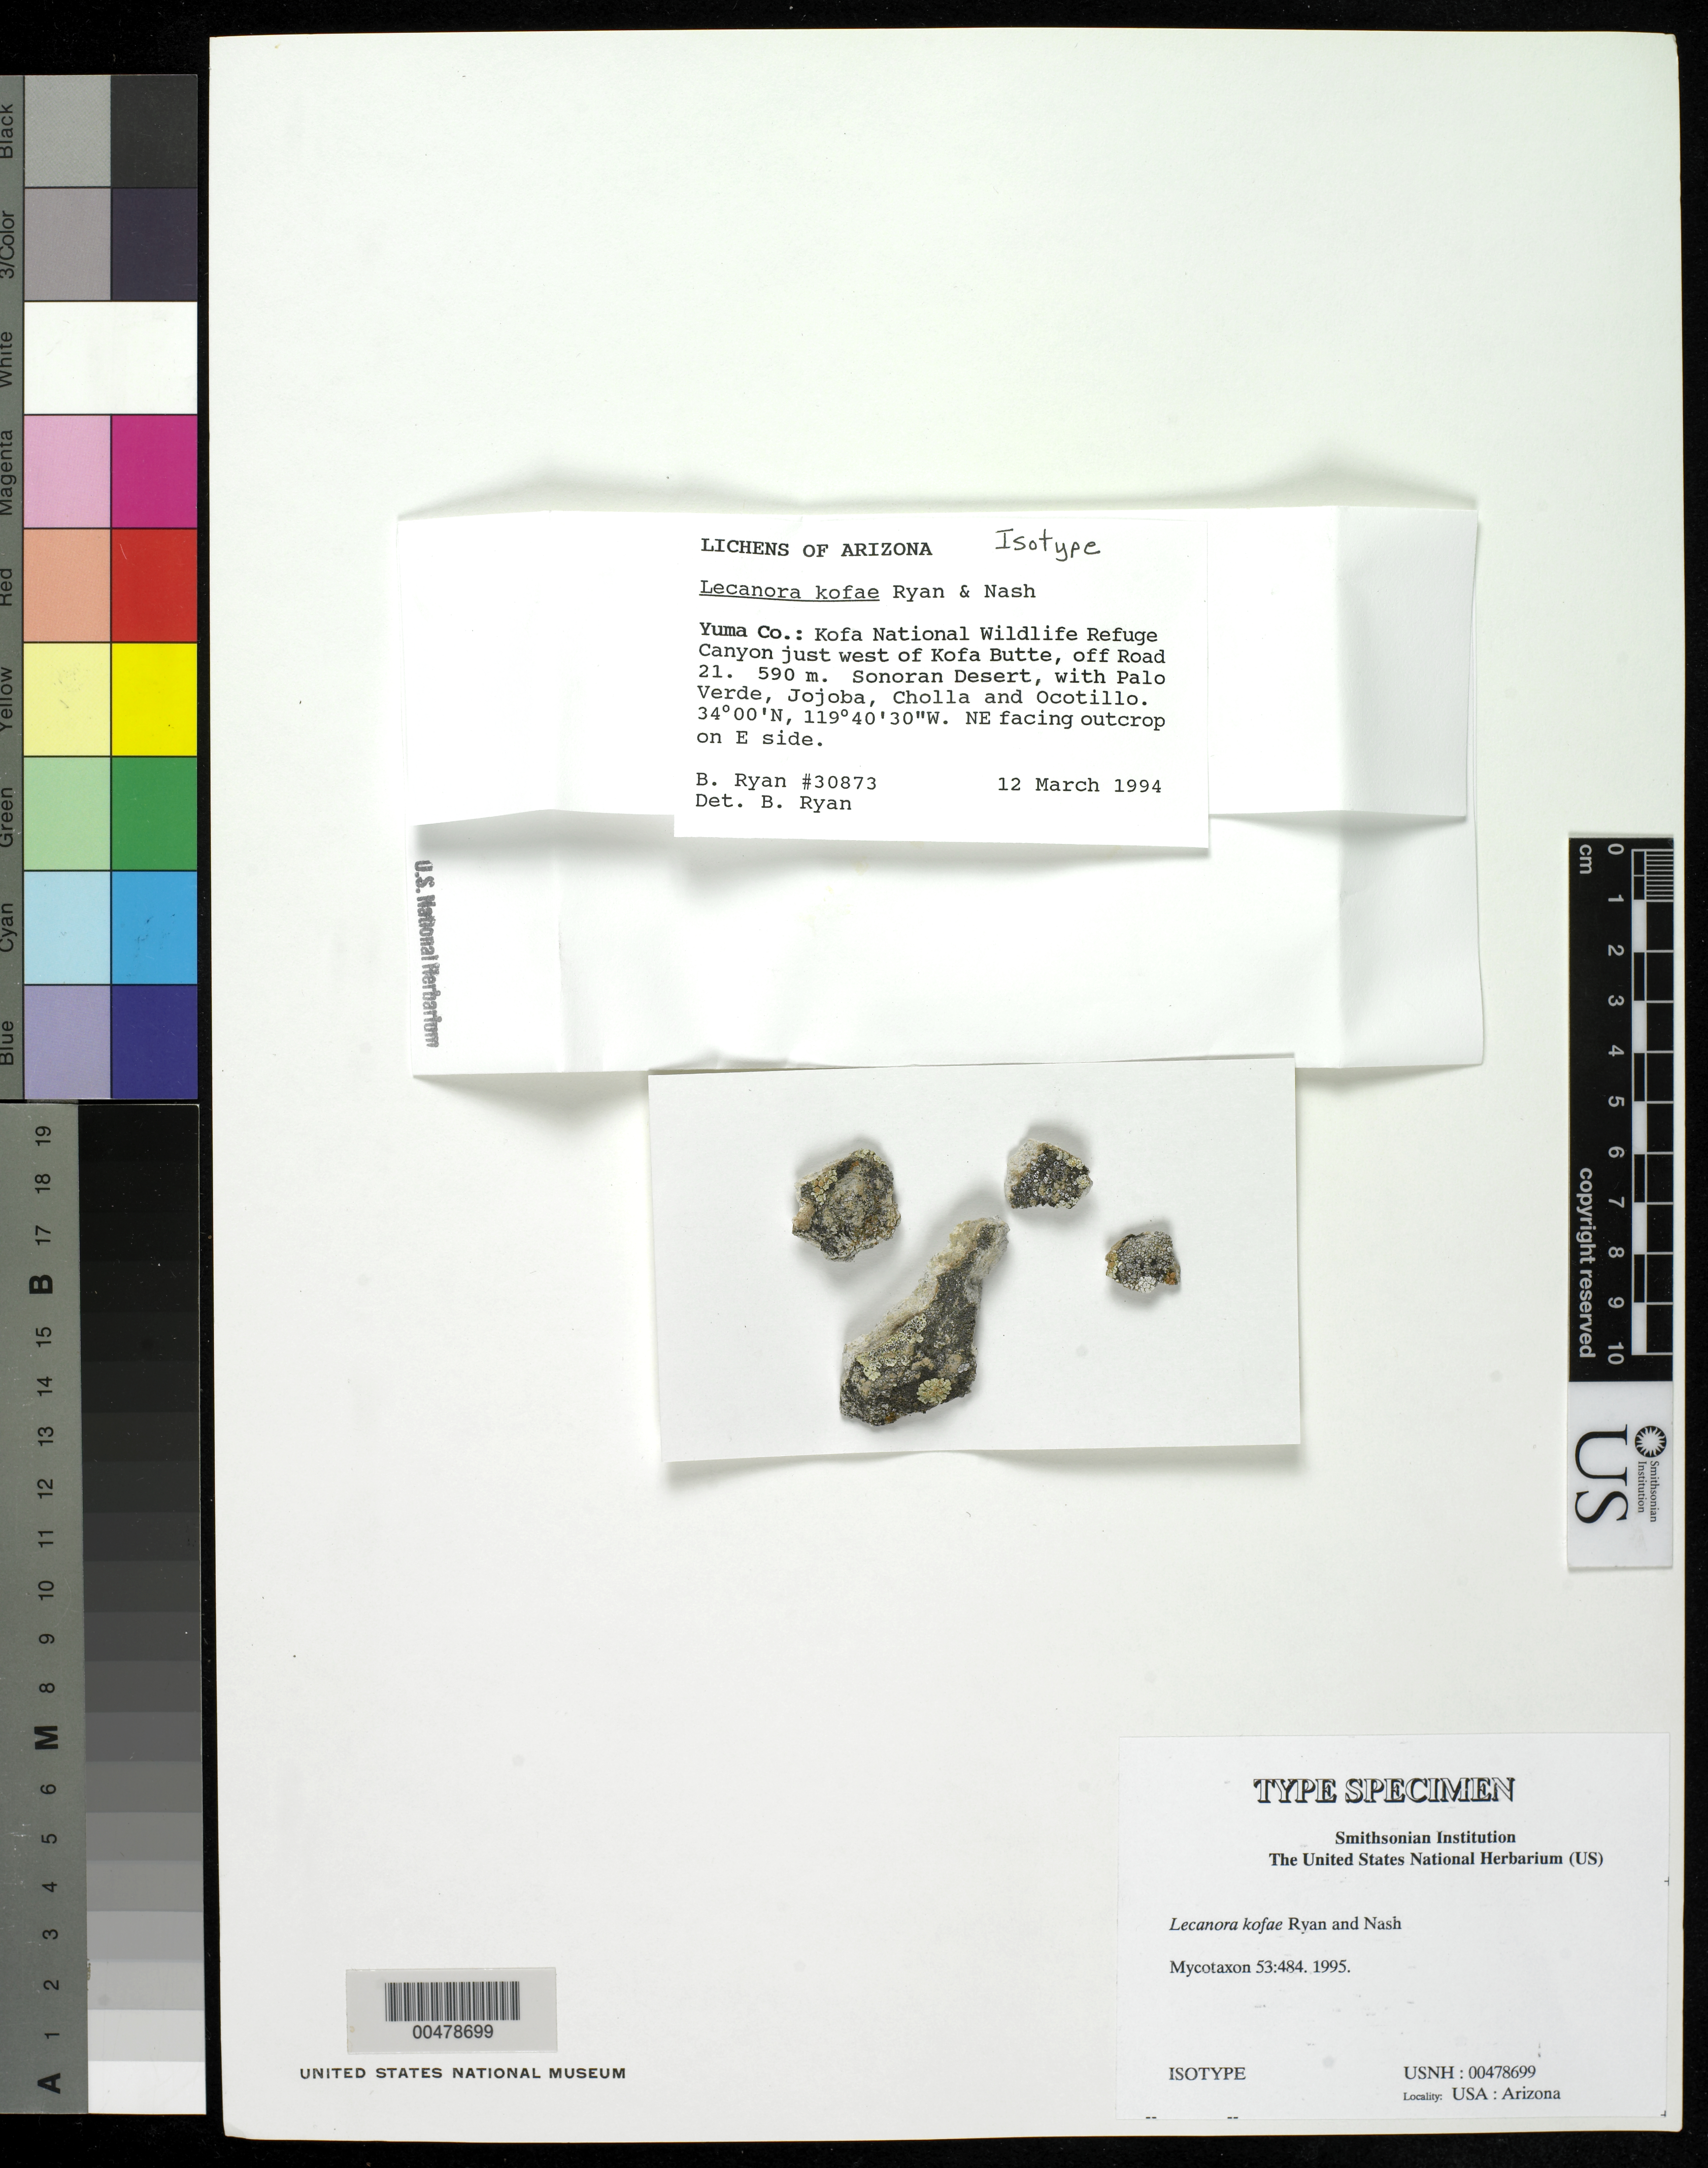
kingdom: Fungi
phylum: Ascomycota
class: Lecanoromycetes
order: Lecanorales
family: Lecanoraceae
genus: Lecanora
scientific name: Lecanora kofae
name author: B.D. Ryan & T.H. Nash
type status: Isotype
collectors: B. Ryan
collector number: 30873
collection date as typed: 12 Mar 1994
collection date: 1994-03-12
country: United States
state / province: Arizona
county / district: Yuma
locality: Kofa National Wildlife Refuge Canyon, just W of Kofa Butte, off road 2, Sonoran Desert.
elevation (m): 590